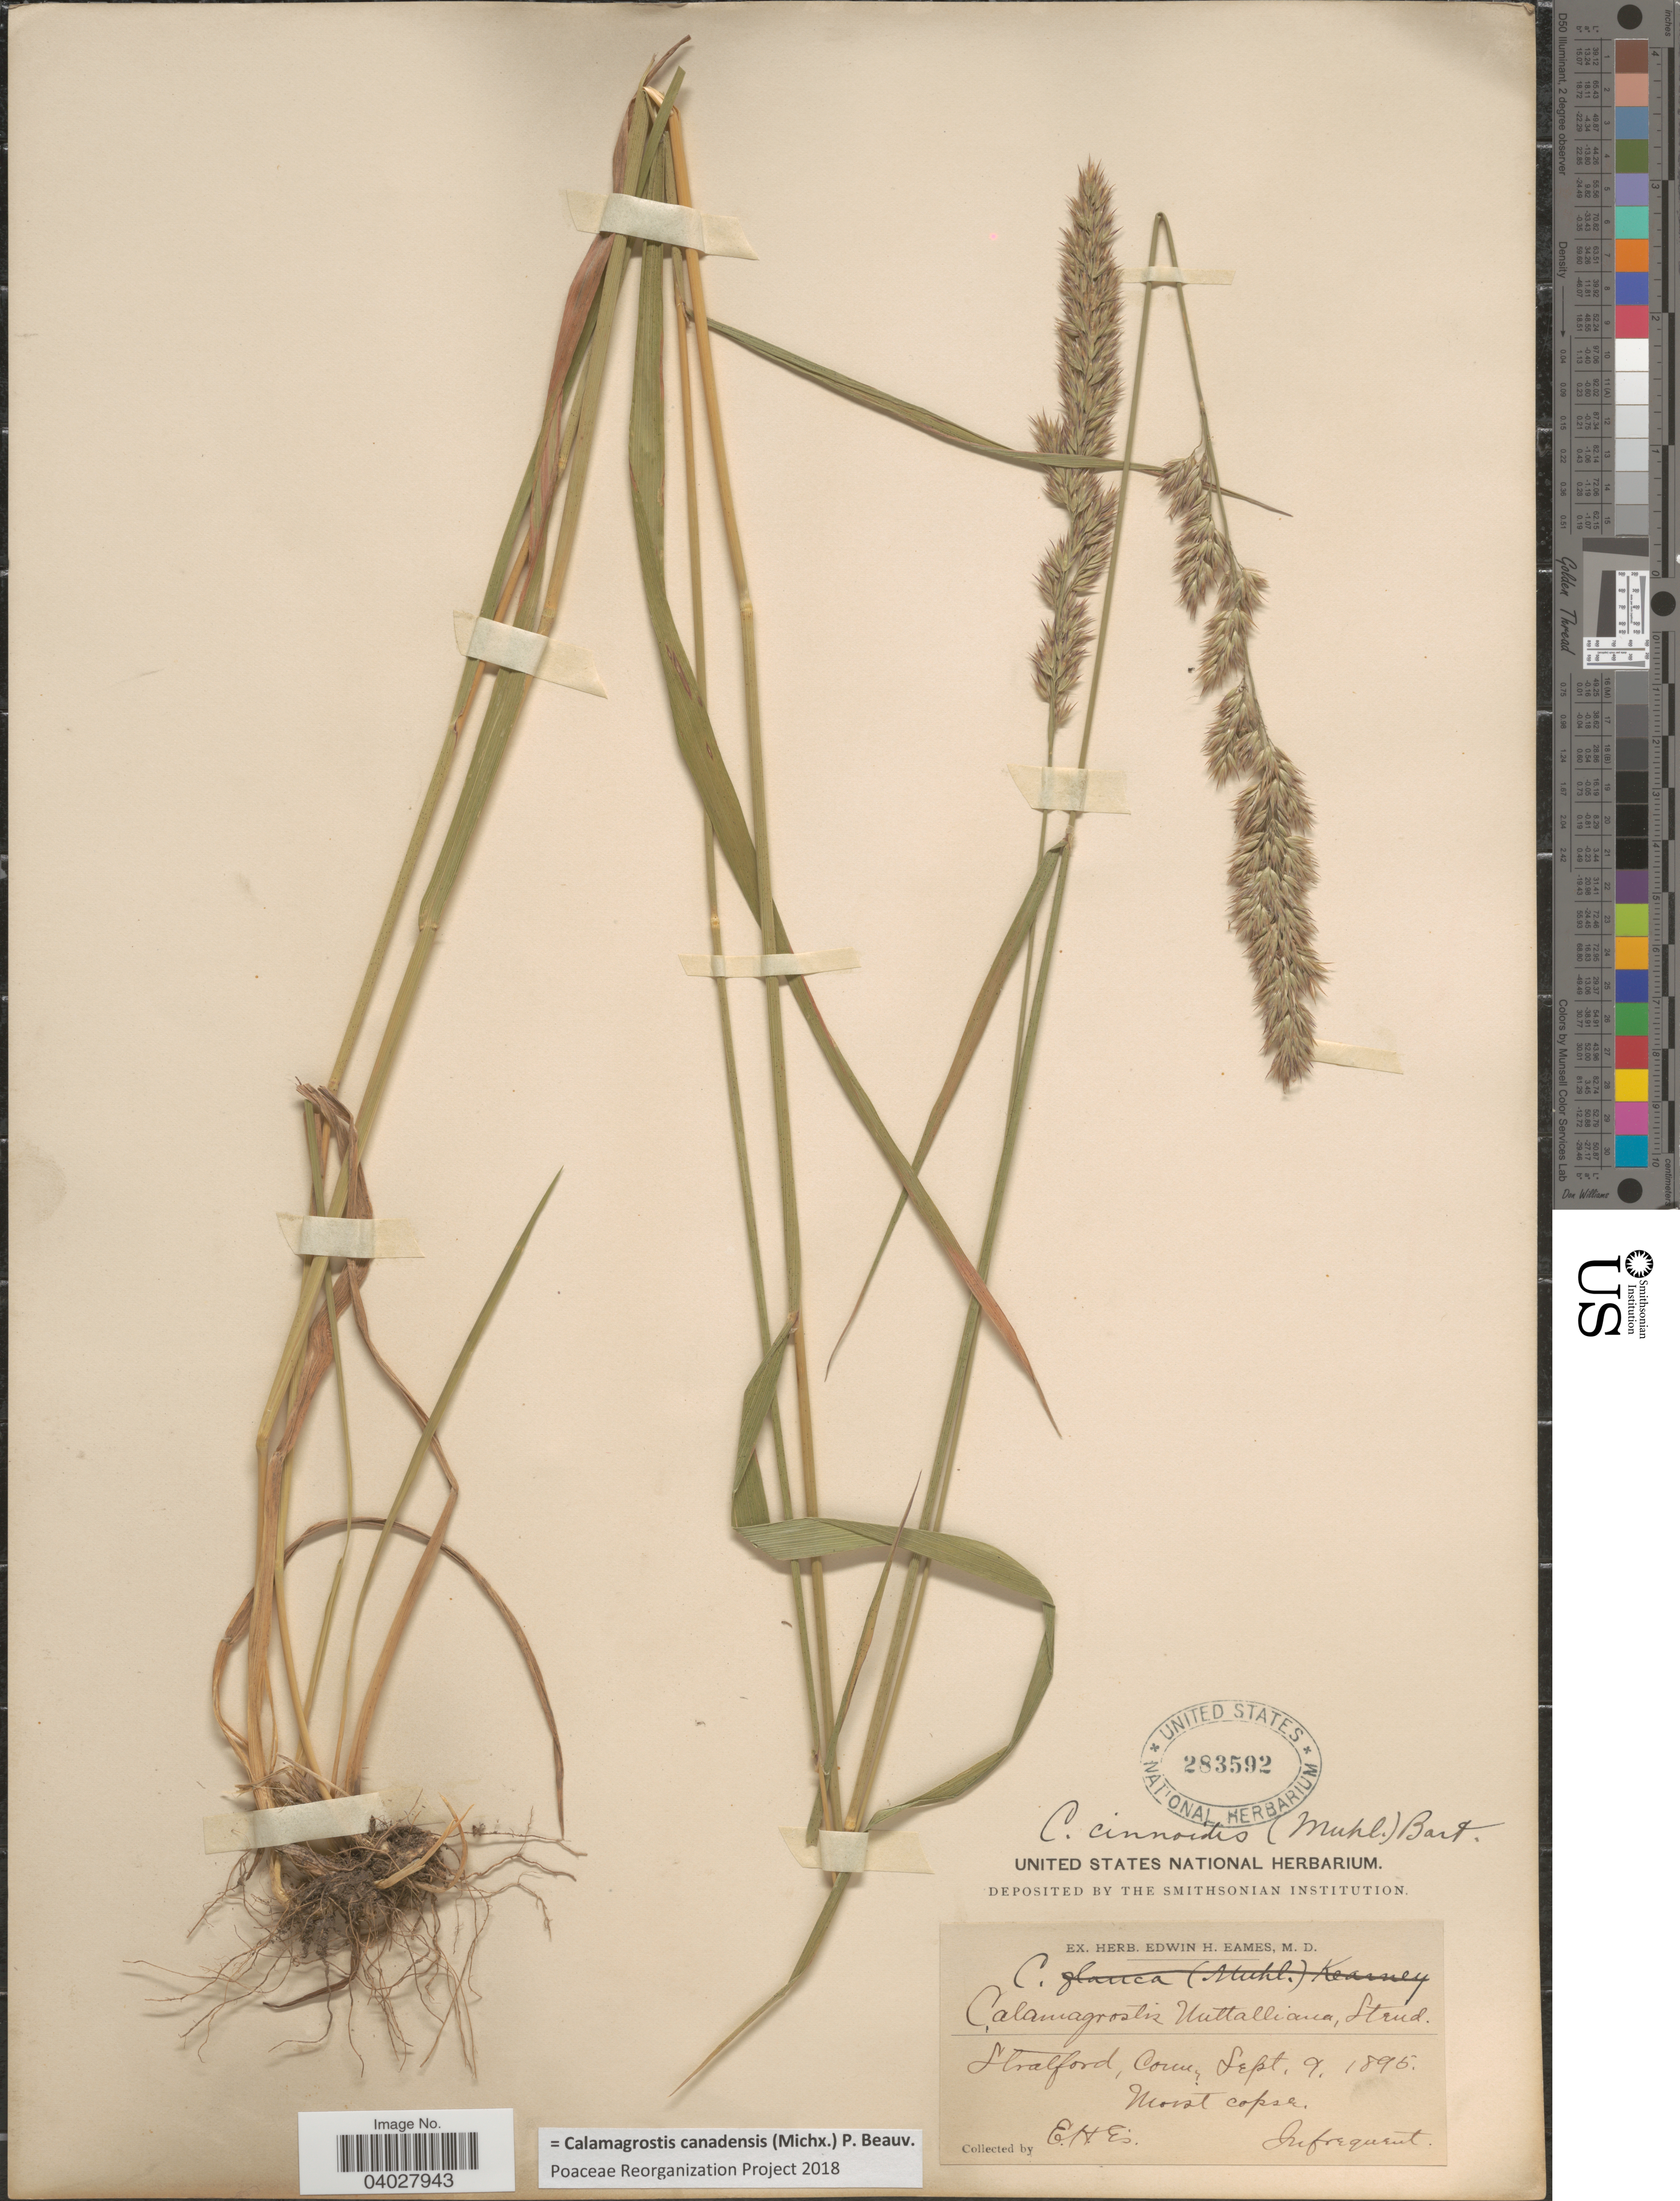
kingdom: Plantae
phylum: Tracheophyta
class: Liliopsida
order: Poales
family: Poaceae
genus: Calamagrostis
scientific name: Calamagrostis canadensis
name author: (Michx.) P. Beauv.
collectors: E. H. Eames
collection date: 1895-09-09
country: United States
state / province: Connecticut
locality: Stratford.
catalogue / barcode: US 283592